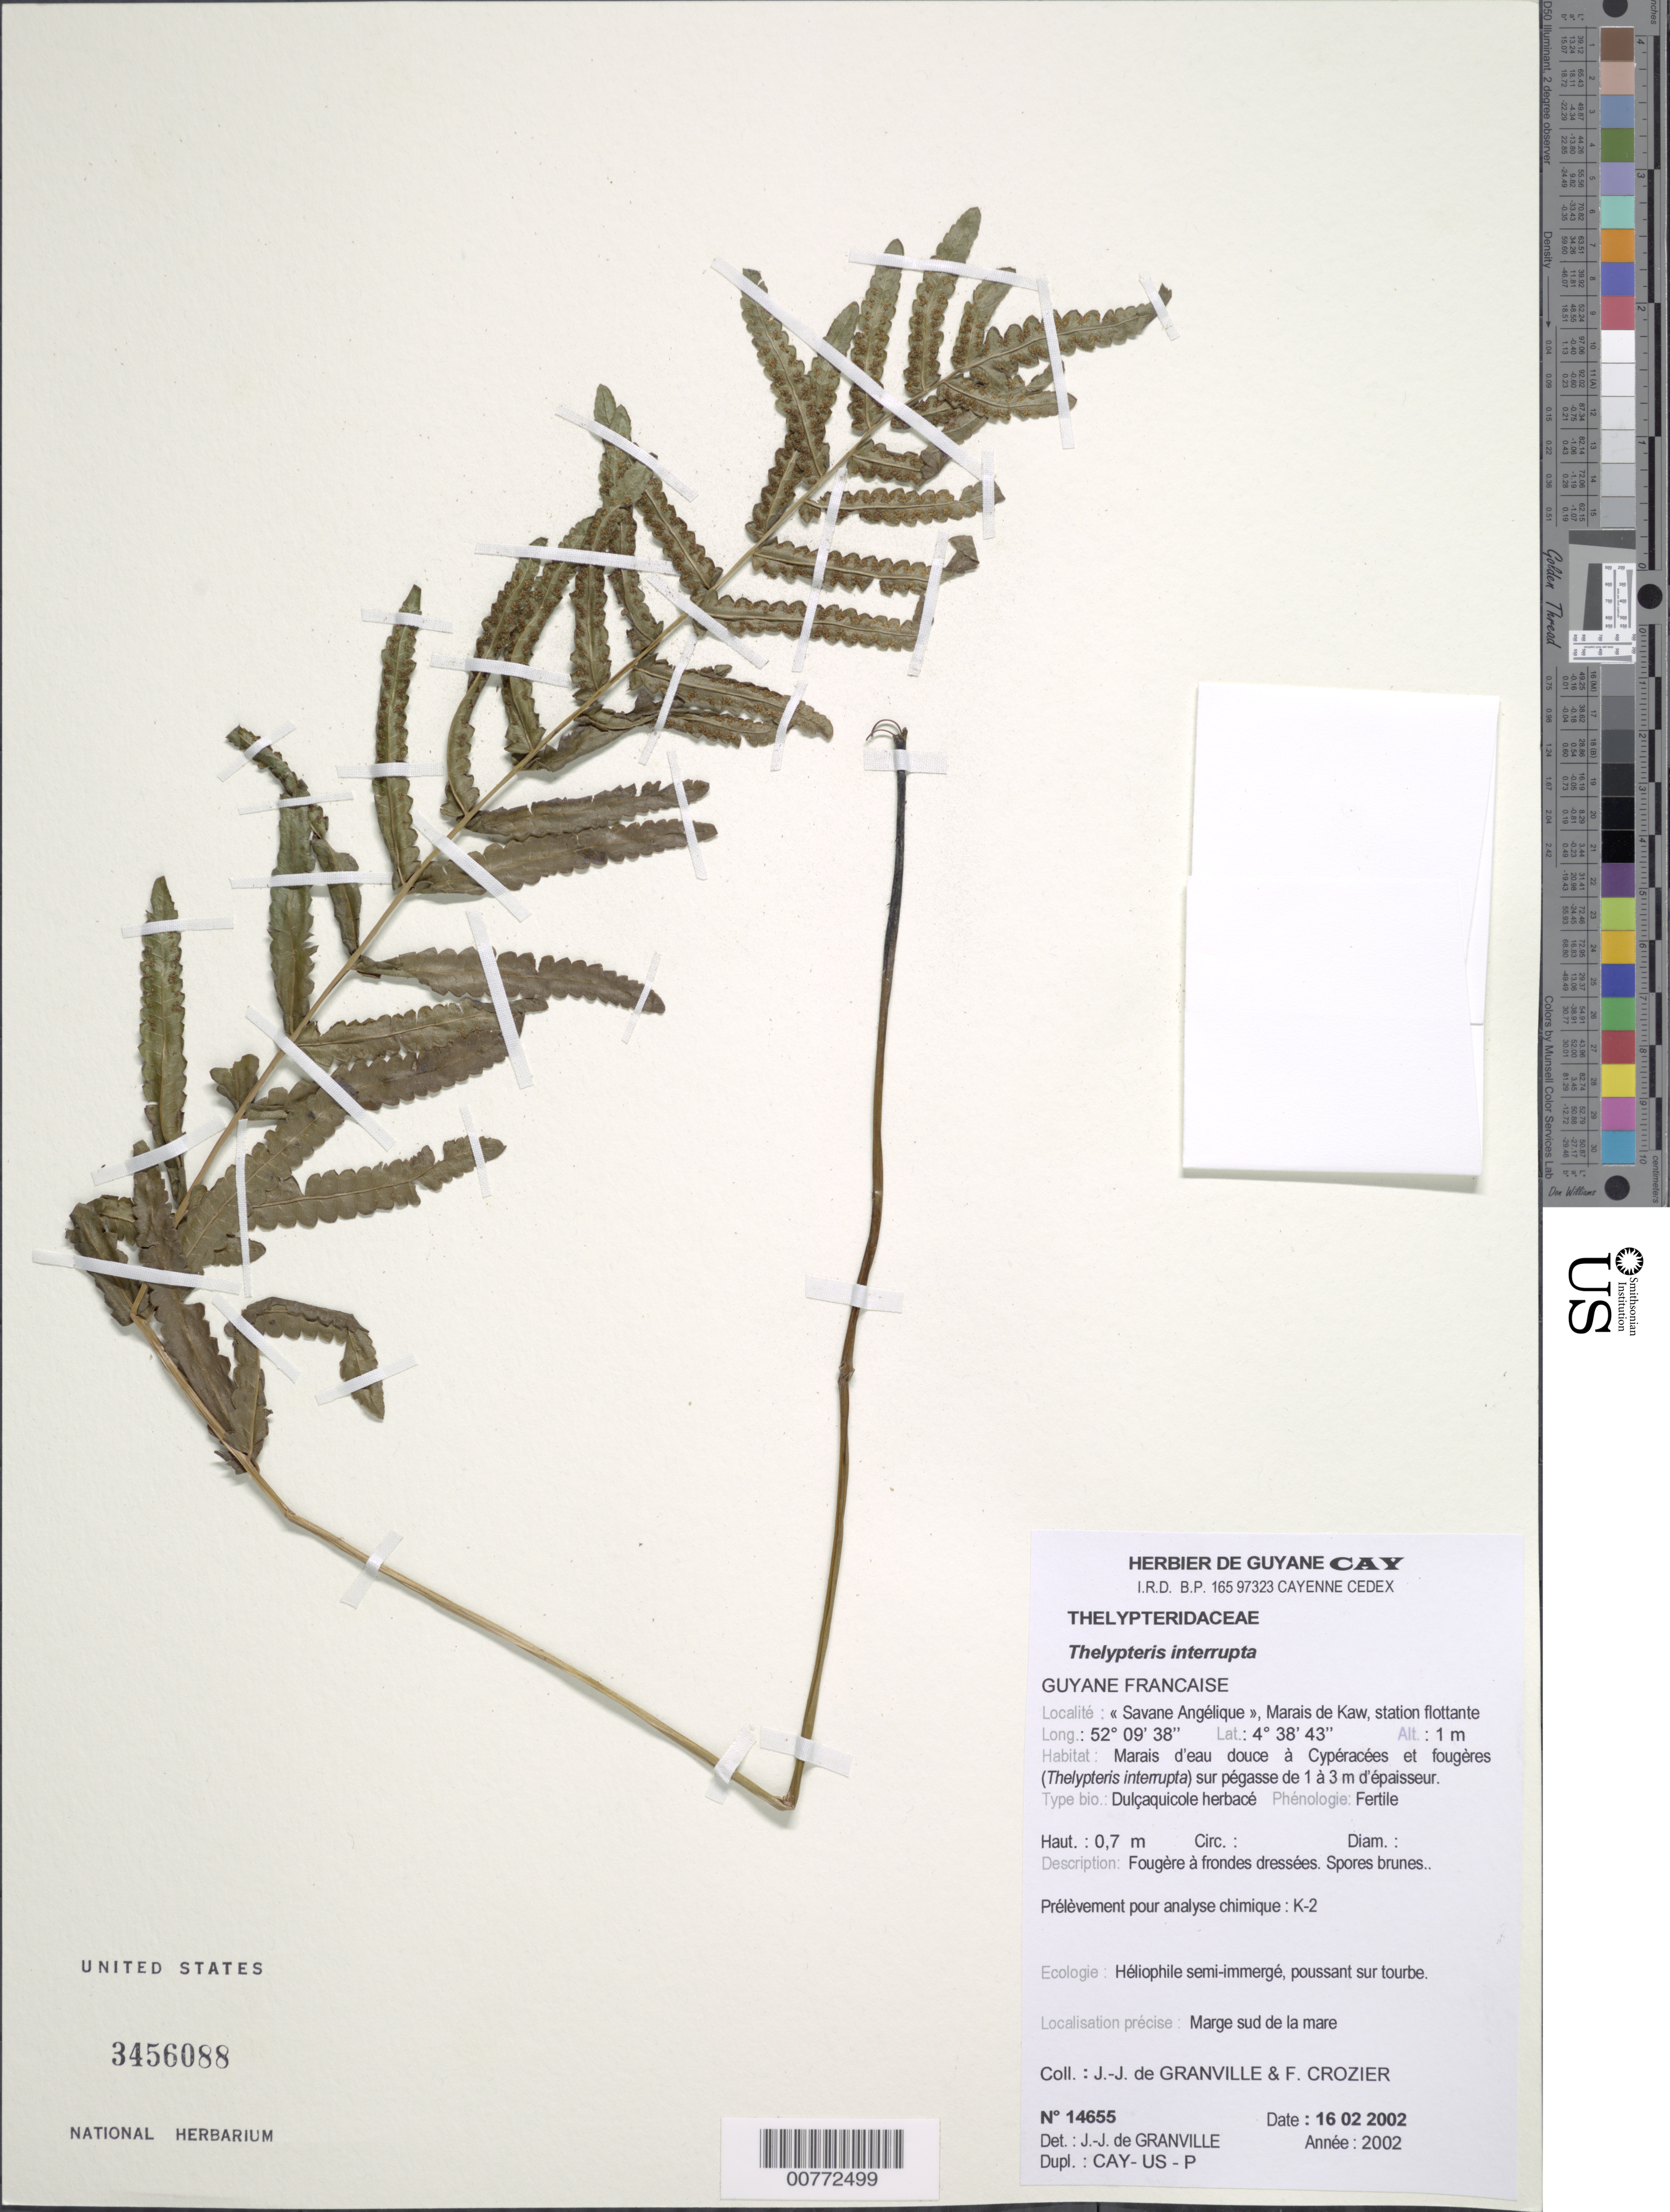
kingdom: Plantae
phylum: Tracheophyta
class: Polypodiopsida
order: Polypodiales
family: Thelypteridaceae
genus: Cyclosorus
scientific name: Cyclosorus interruptus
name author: (Willd.) H. Itô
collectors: J.-J. de Granville & F. Crozier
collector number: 14655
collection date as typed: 16-Feb-02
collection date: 2002-02-16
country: French Guiana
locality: Savane Angélique, Marais de Kaw, station flottante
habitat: Marge sud de la mare; Marais d'eau douce a Cyperacees et fougeres (Thelypteris interrupta) sur pegasse de 1 a 3m d'epaisseur.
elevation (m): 1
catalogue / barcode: US 3456088